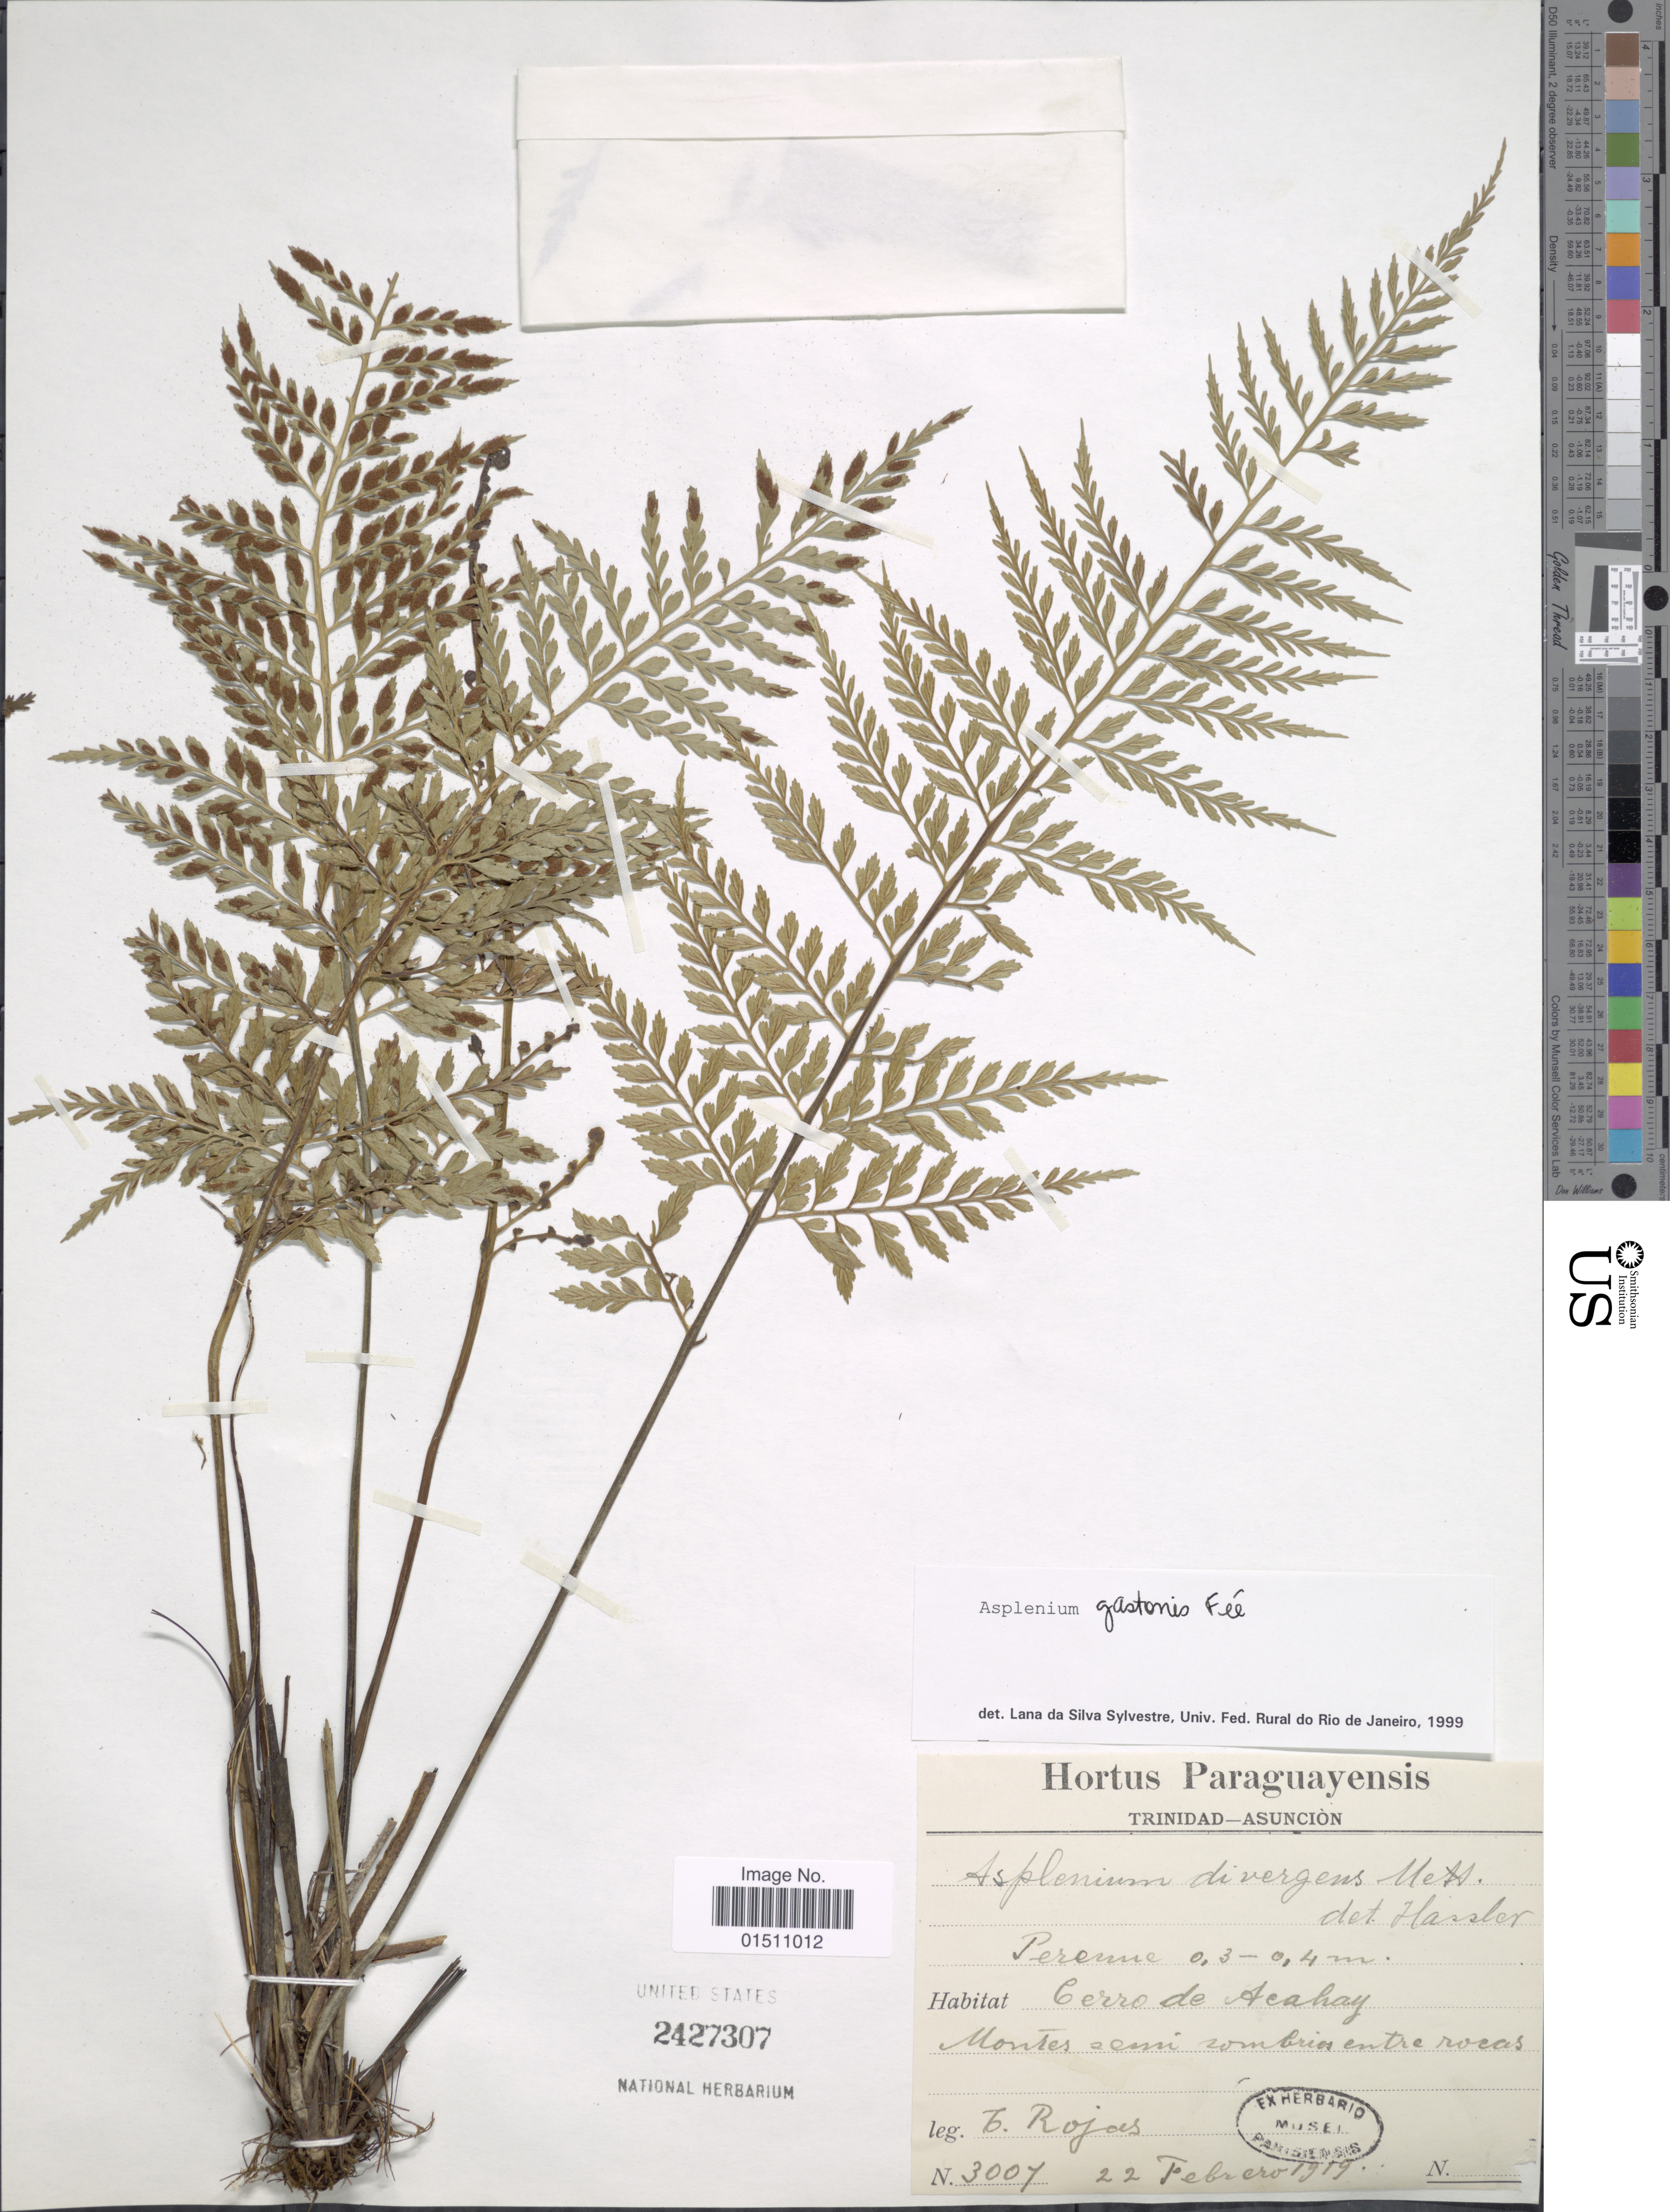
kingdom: Plantae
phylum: Tracheophyta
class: Polypodiopsida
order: Polypodiales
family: Aspleniaceae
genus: Asplenium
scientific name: Asplenium gastonis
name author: Fée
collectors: C. Rojas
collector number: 3007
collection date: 1919-02-22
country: Paraguay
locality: Paraguayensis, Cerro de Acahay.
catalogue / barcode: US 2427307